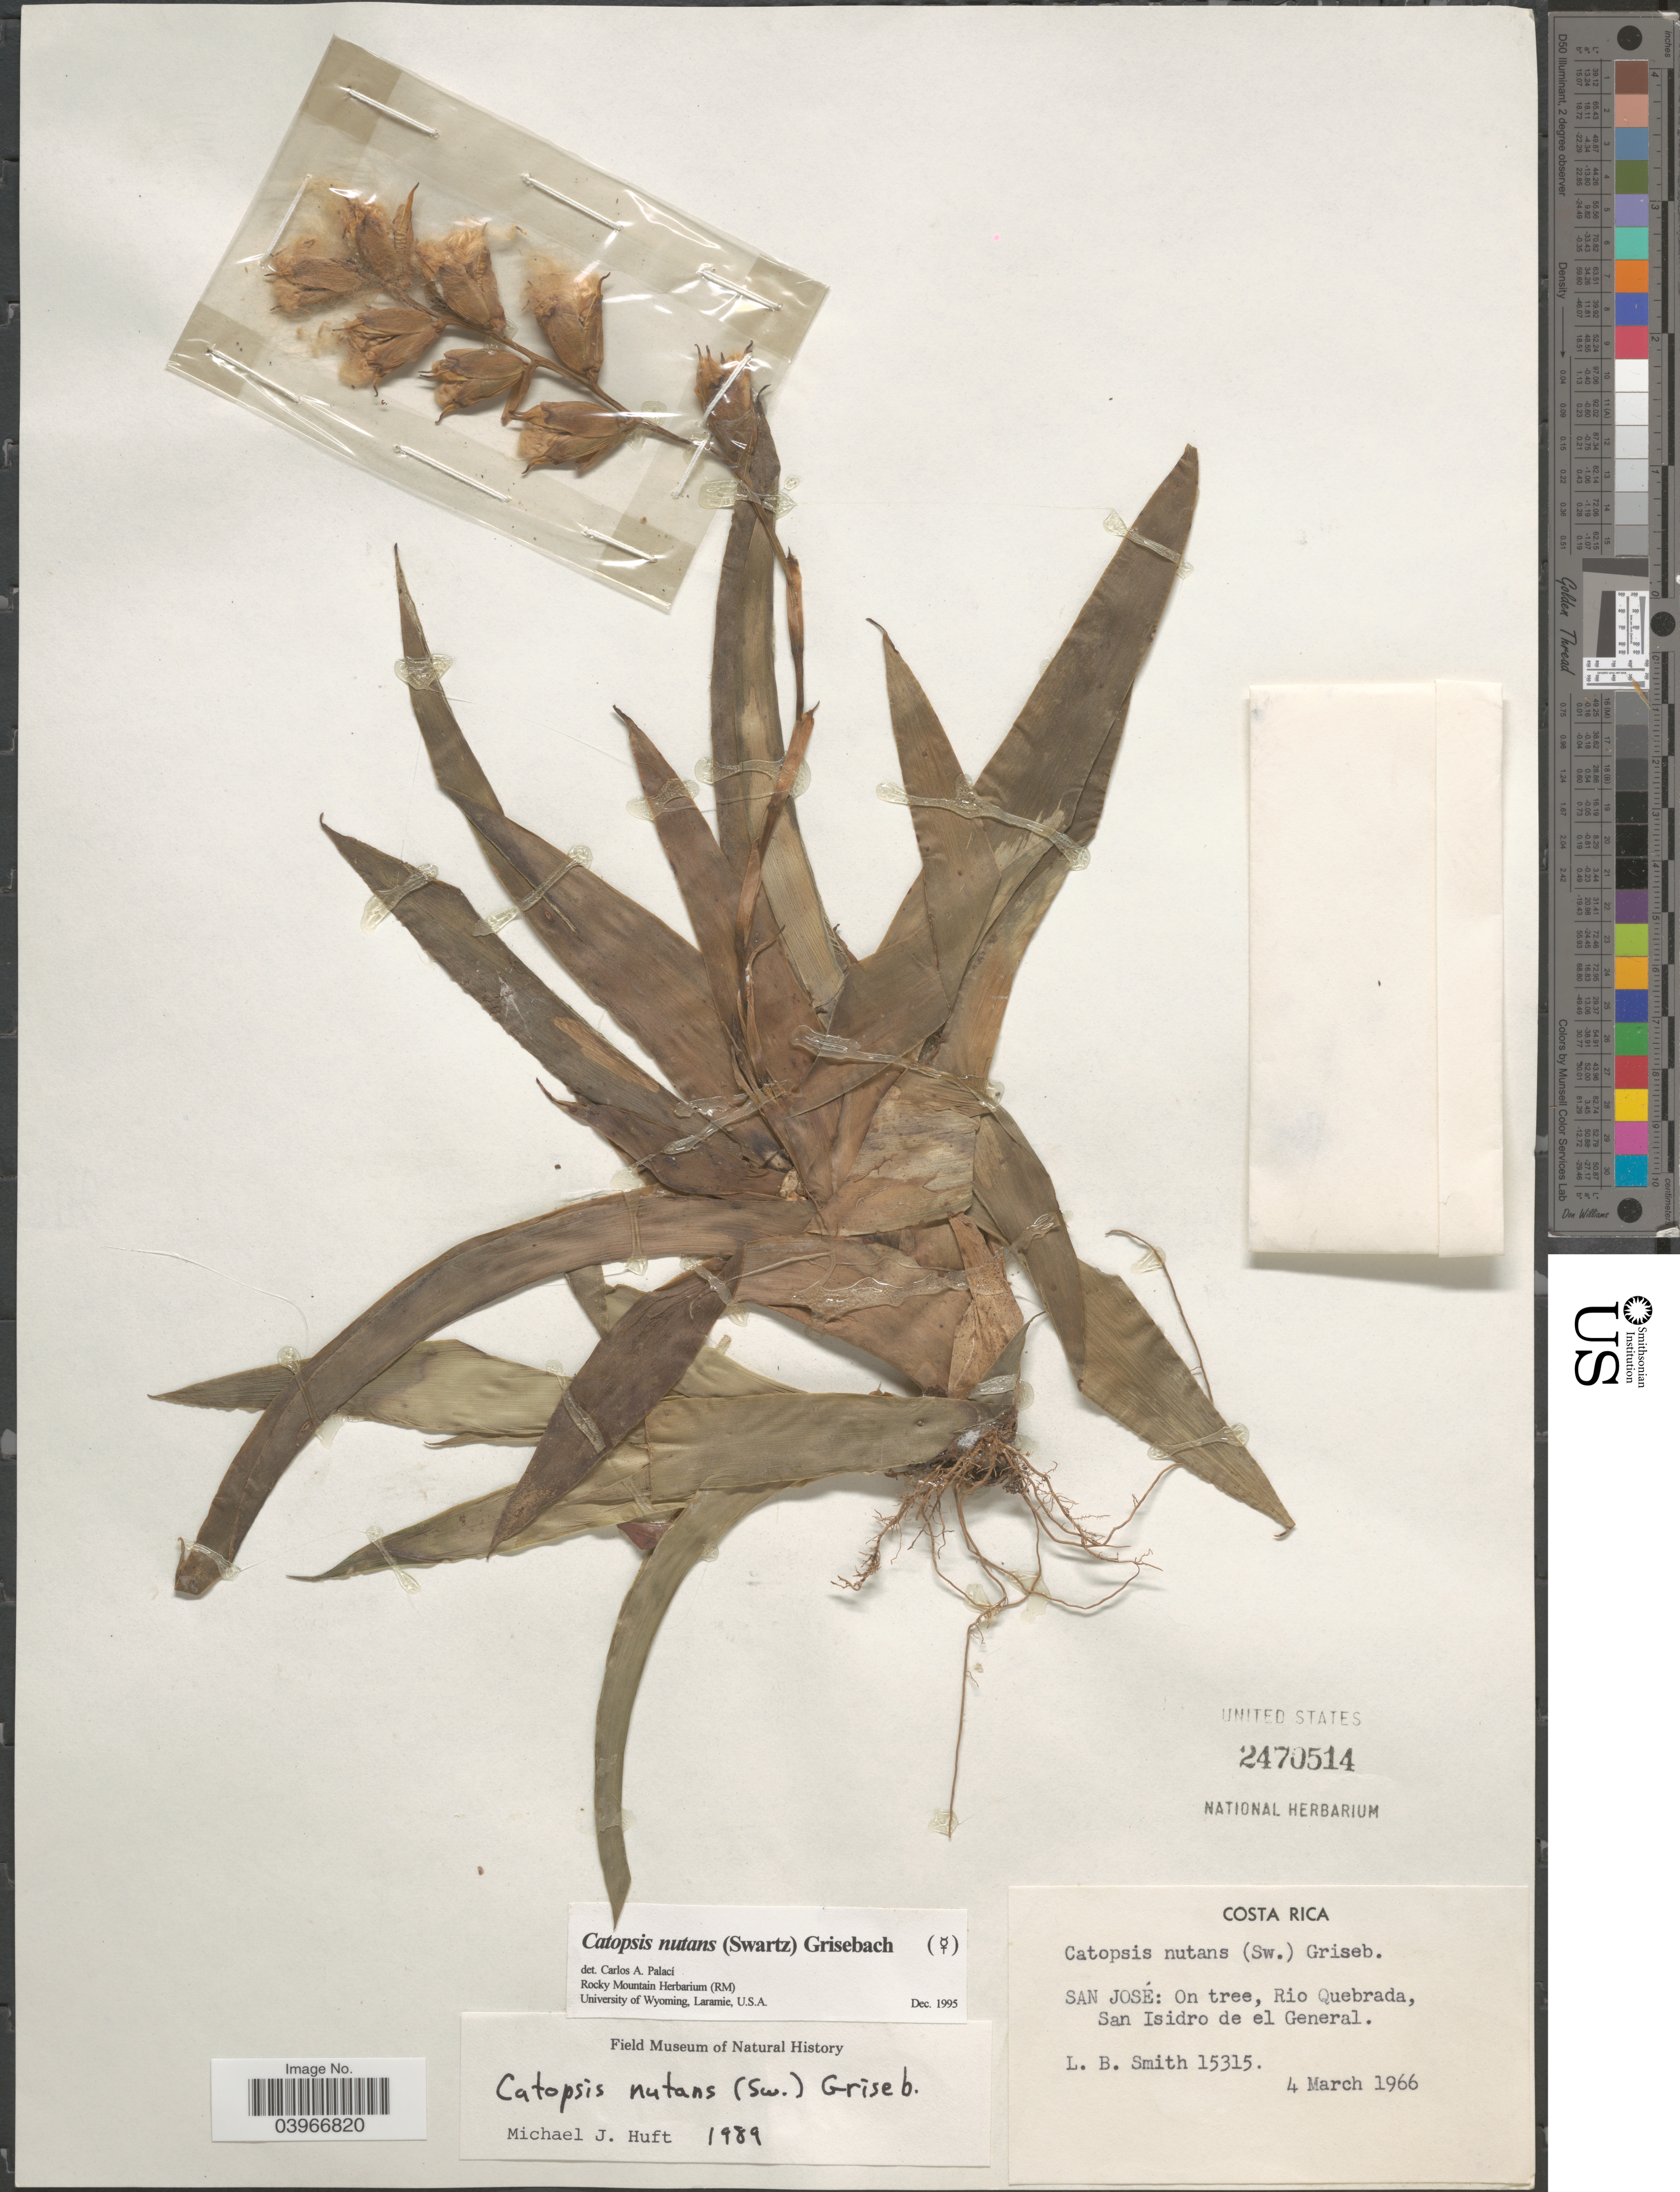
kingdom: Plantae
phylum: Tracheophyta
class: Liliopsida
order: Poales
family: Bromeliaceae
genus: Catopsis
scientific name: Catopsis nutans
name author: (Sw.) Griseb.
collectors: L. Smith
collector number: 15315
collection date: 1966-03-04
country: Costa Rica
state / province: San José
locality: On tree, Rio Quebrada, San Isidro de el General.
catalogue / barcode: US 2470514